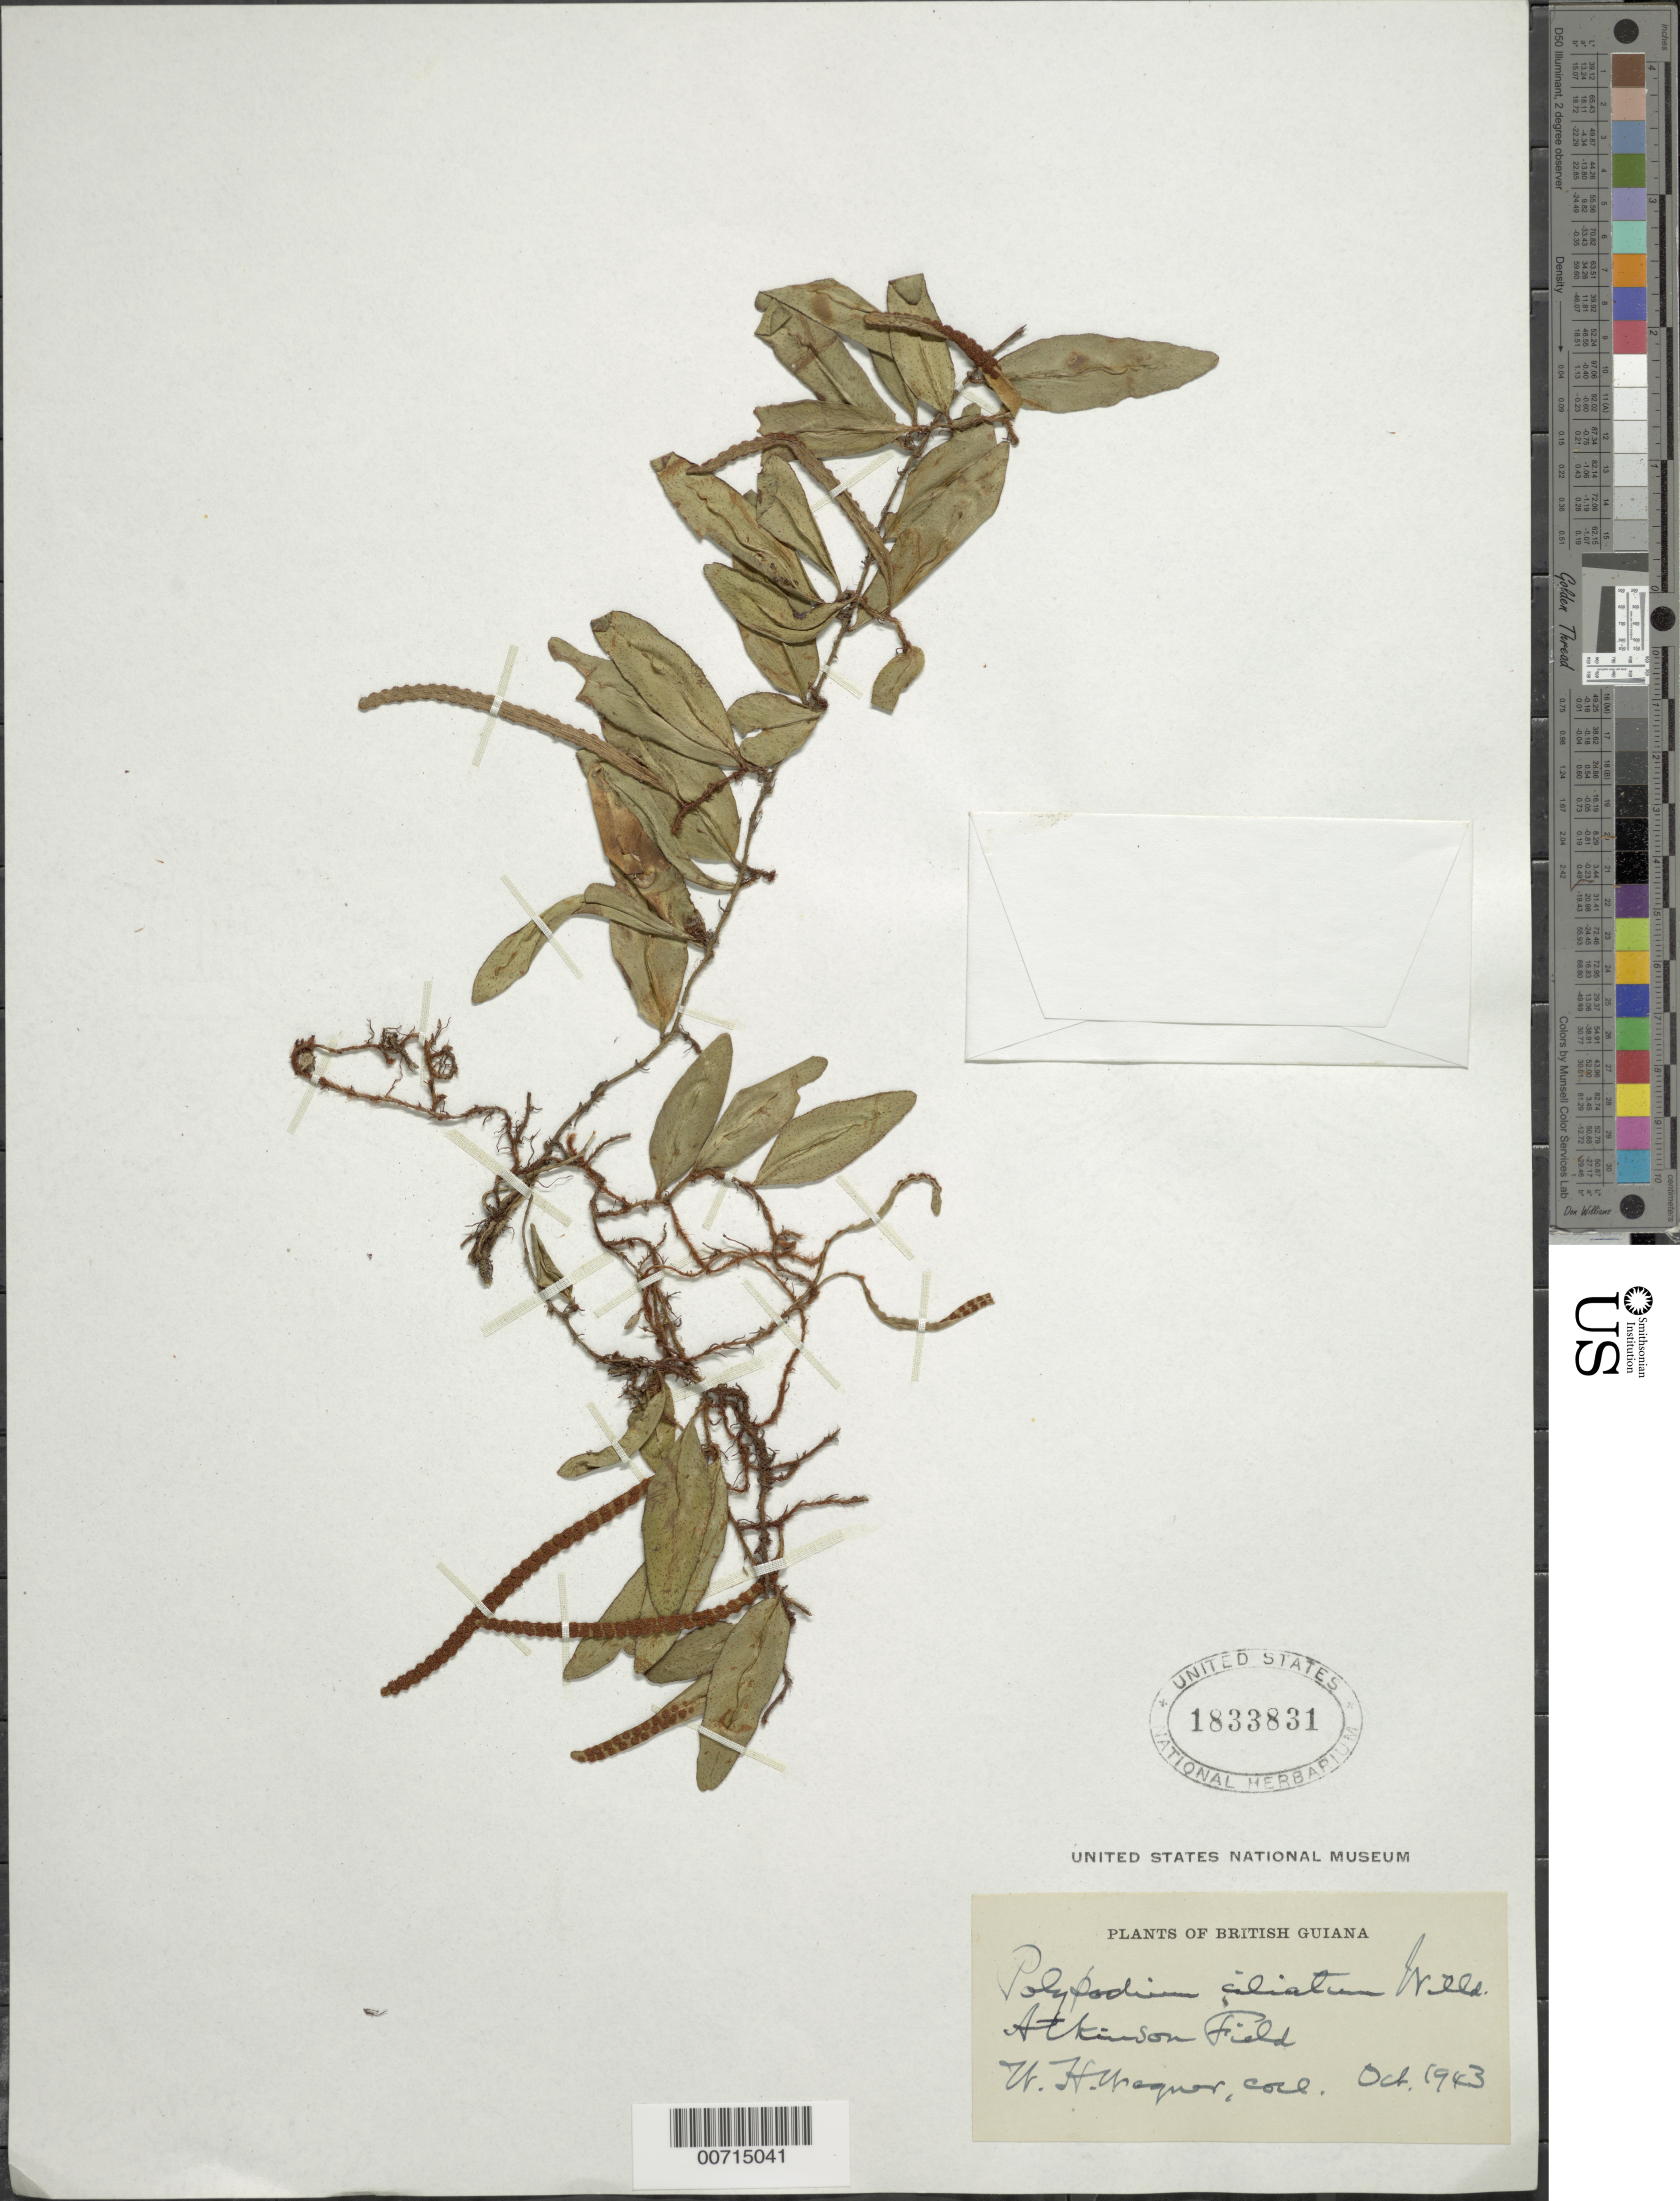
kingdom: Plantae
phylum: Tracheophyta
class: Polypodiopsida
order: Polypodiales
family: Polypodiaceae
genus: Microgramma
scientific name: Microgramma reptans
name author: (Cav.) A.R. Sm.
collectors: W. H. Wagner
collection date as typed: Oct-43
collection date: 1943-10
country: Guyana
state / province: Demerara-Mahaica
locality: Atkinson Field, 26 mi. S of Georgetown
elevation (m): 40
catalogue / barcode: US 1833831